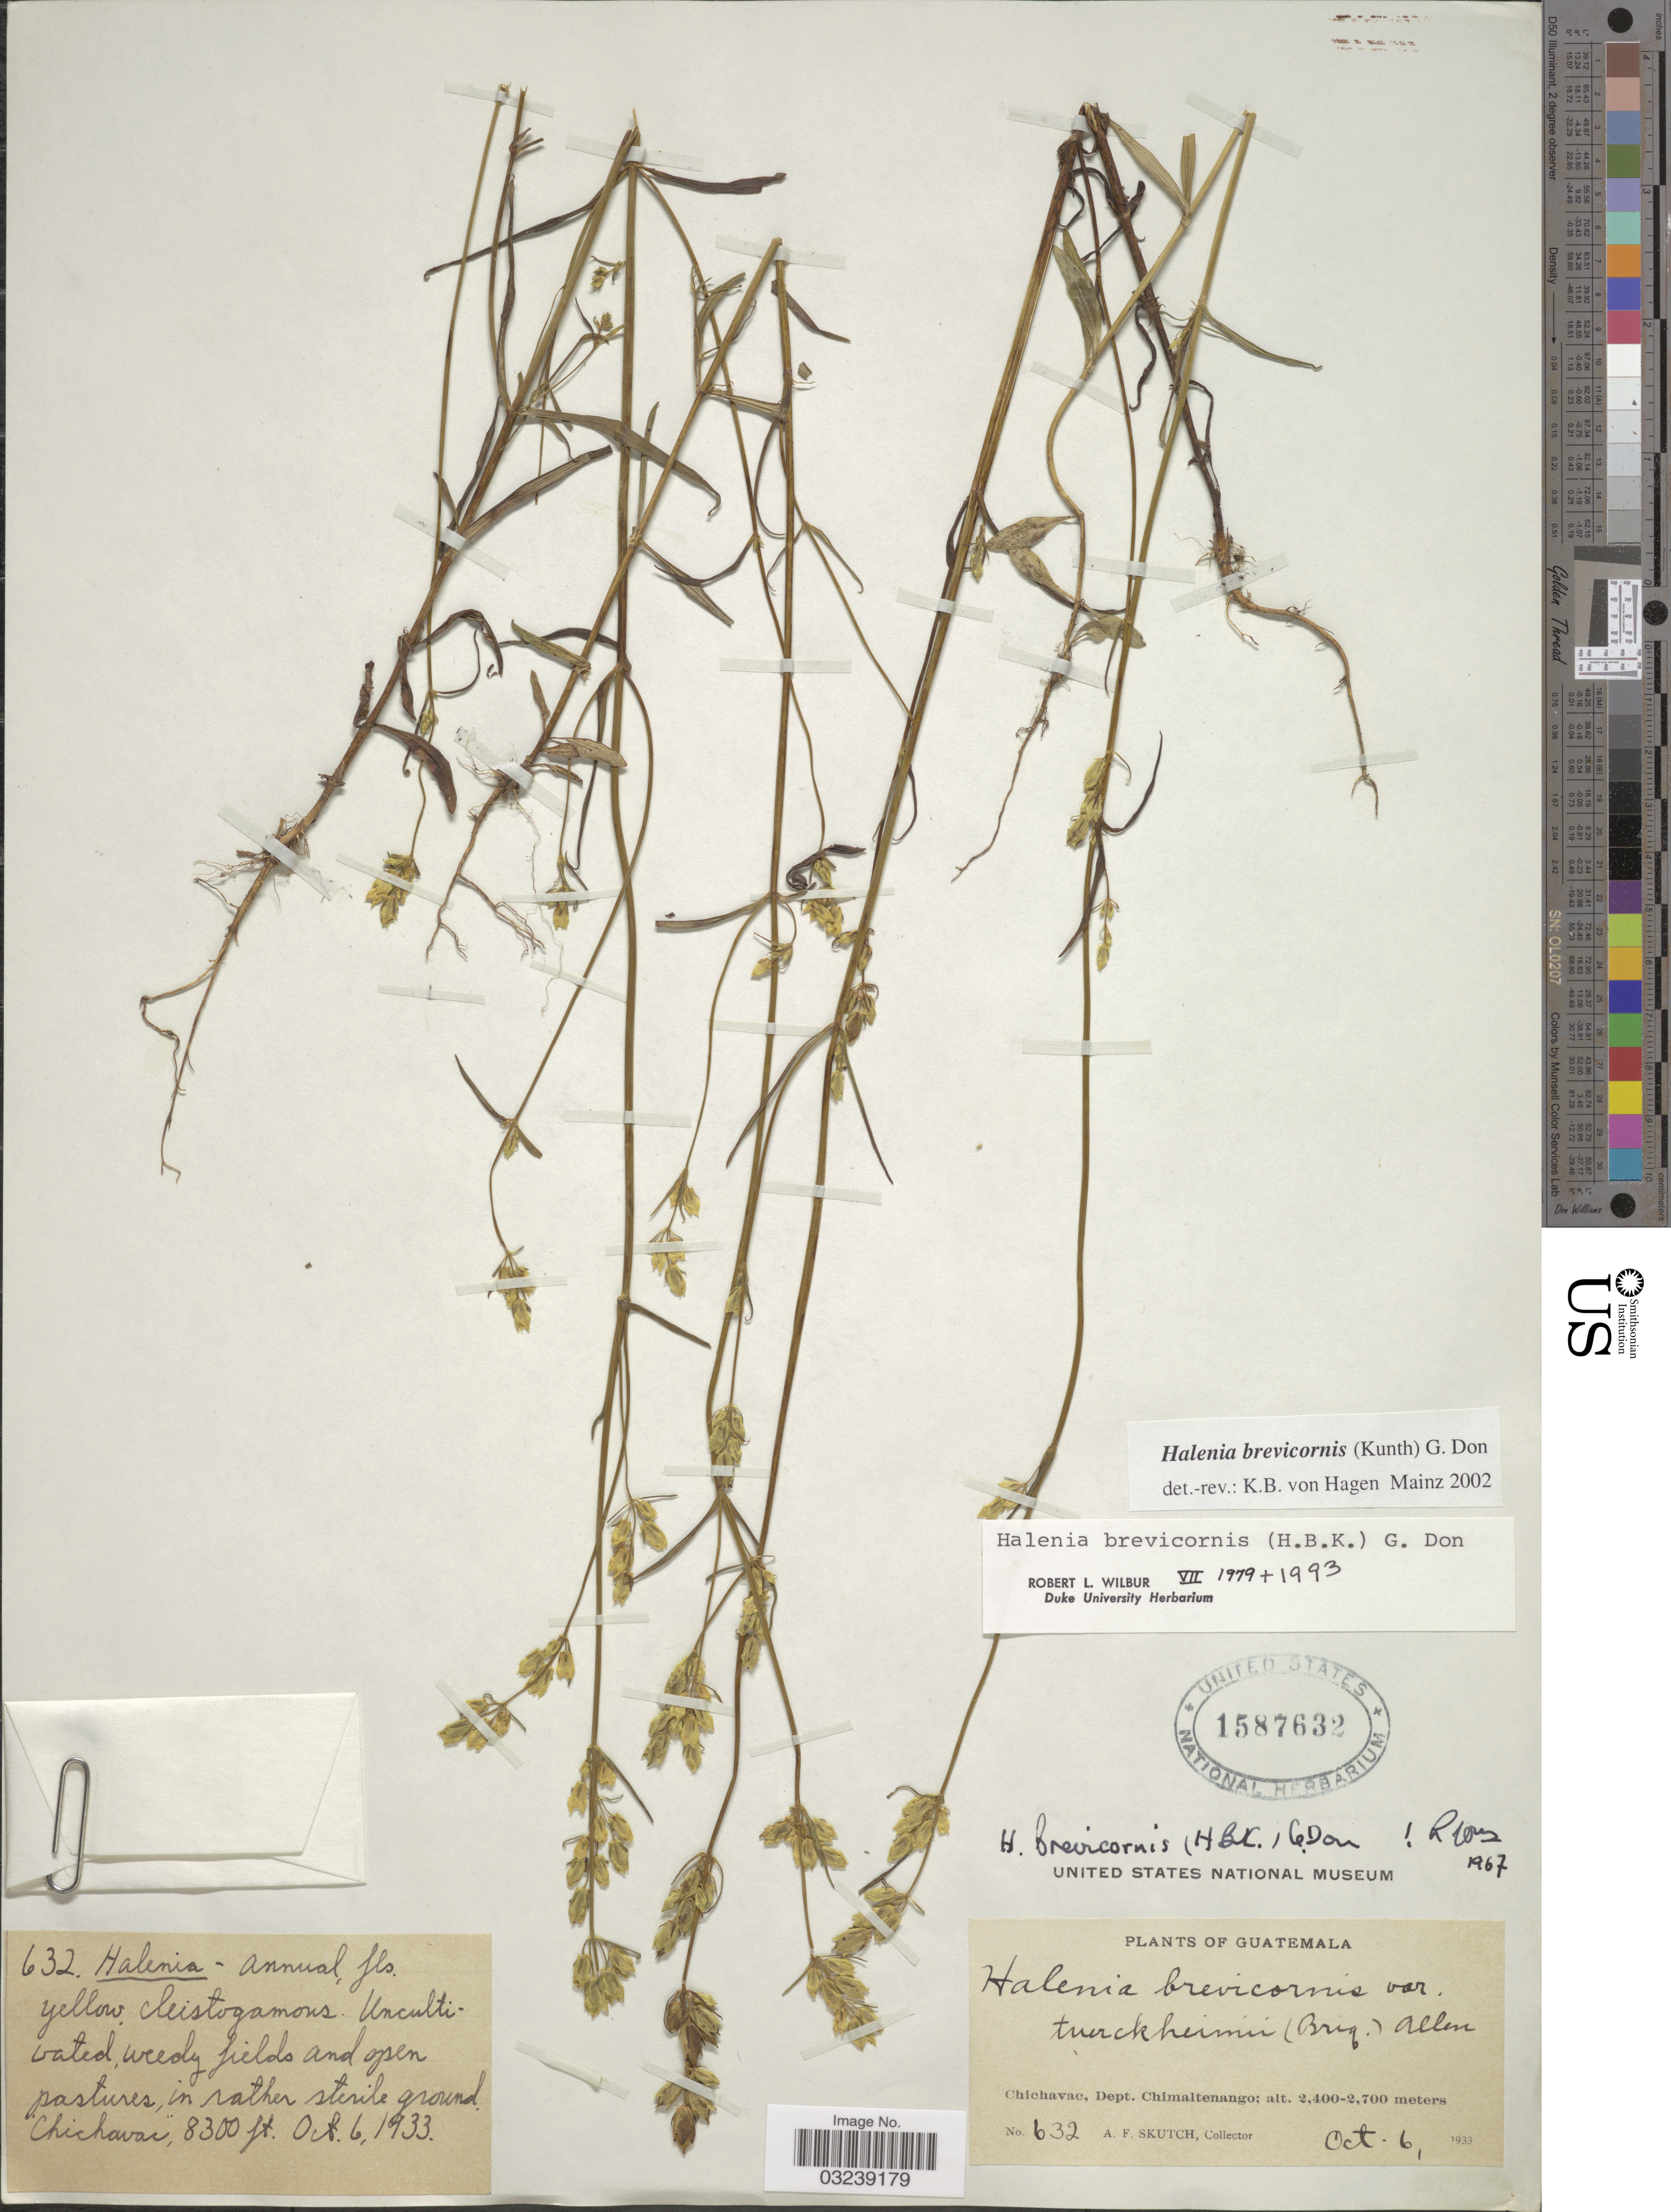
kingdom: Plantae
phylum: Tracheophyta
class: Magnoliopsida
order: Gentianales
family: Gentianaceae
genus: Halenia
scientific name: Halenia brevicornis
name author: (Kunth) G. Don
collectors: A. F. Skutch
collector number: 632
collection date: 1933-10-06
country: Guatemala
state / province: Chimaltenango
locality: Chichavac, Dept. Chimaltenango.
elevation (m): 2400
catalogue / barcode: US 1587632